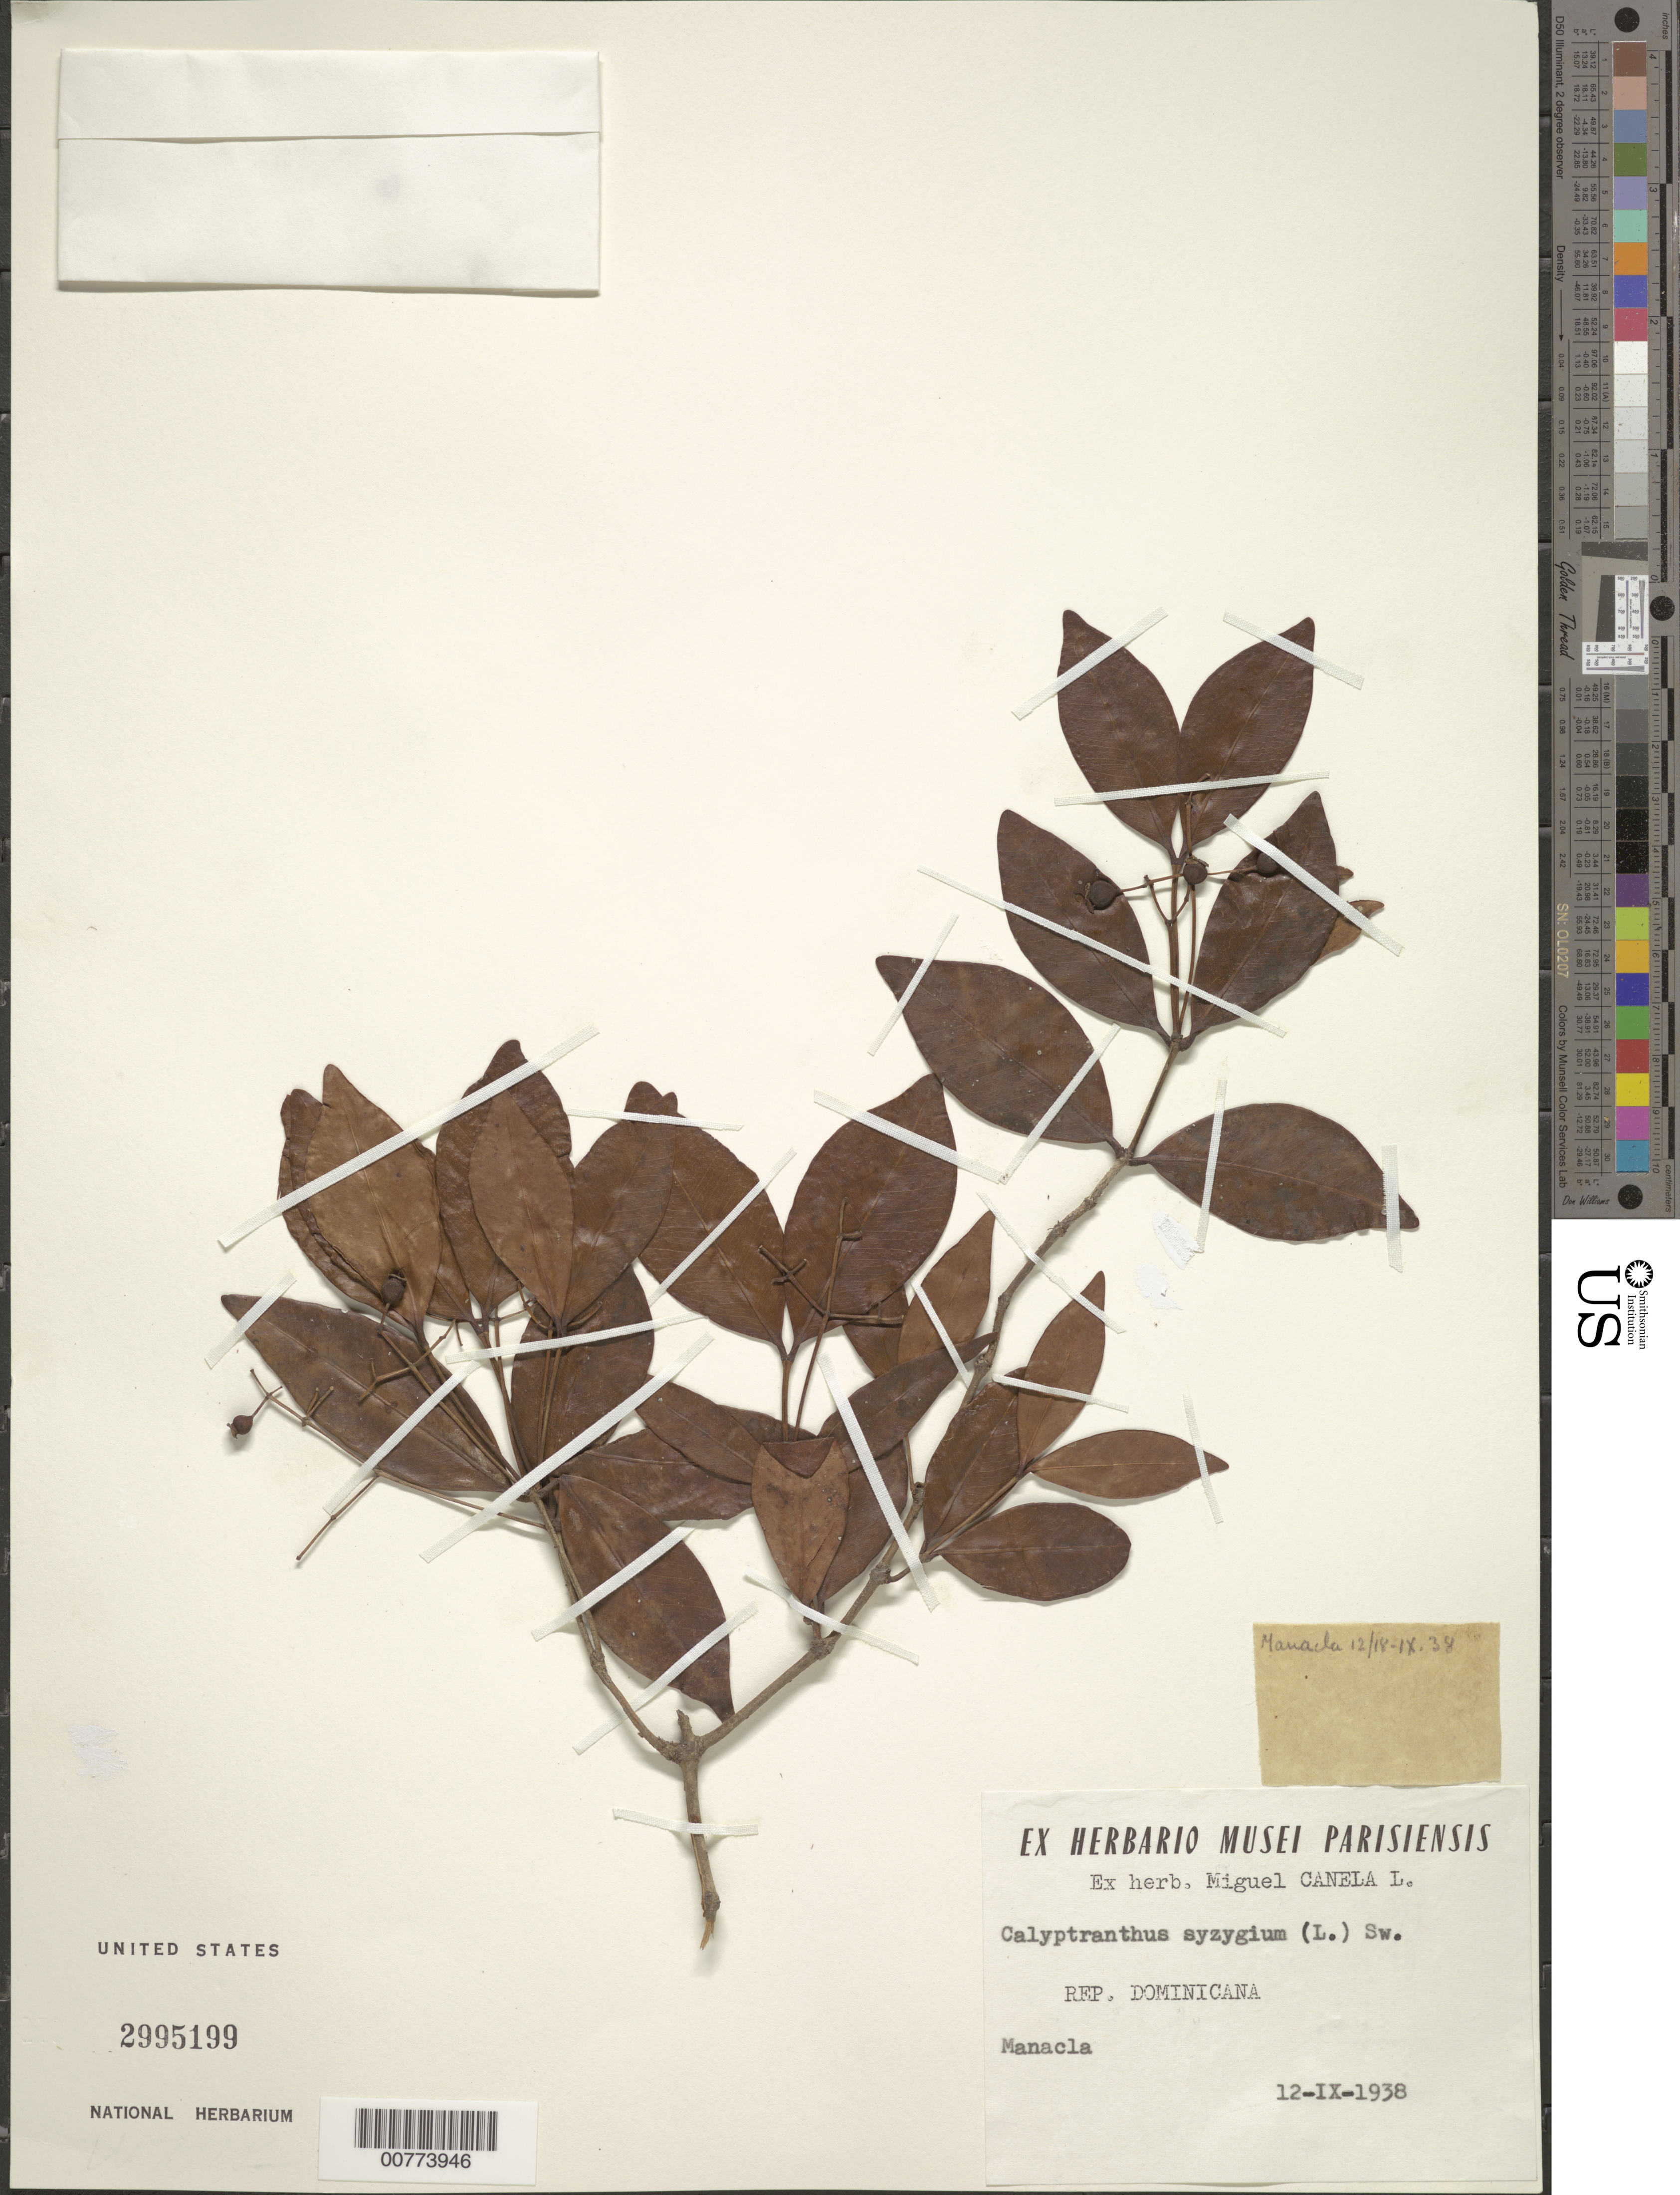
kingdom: Plantae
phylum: Tracheophyta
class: Magnoliopsida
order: Myrtales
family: Myrtaceae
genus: Myrcia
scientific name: Myrcia zuzygium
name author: (L.) A.R. Lourenço & E. Lucas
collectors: M. Canela Lazaro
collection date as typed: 12 Sep 1938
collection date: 1938-09-12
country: Dominican Republic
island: Hispaniola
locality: Manacla.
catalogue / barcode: US 2995199